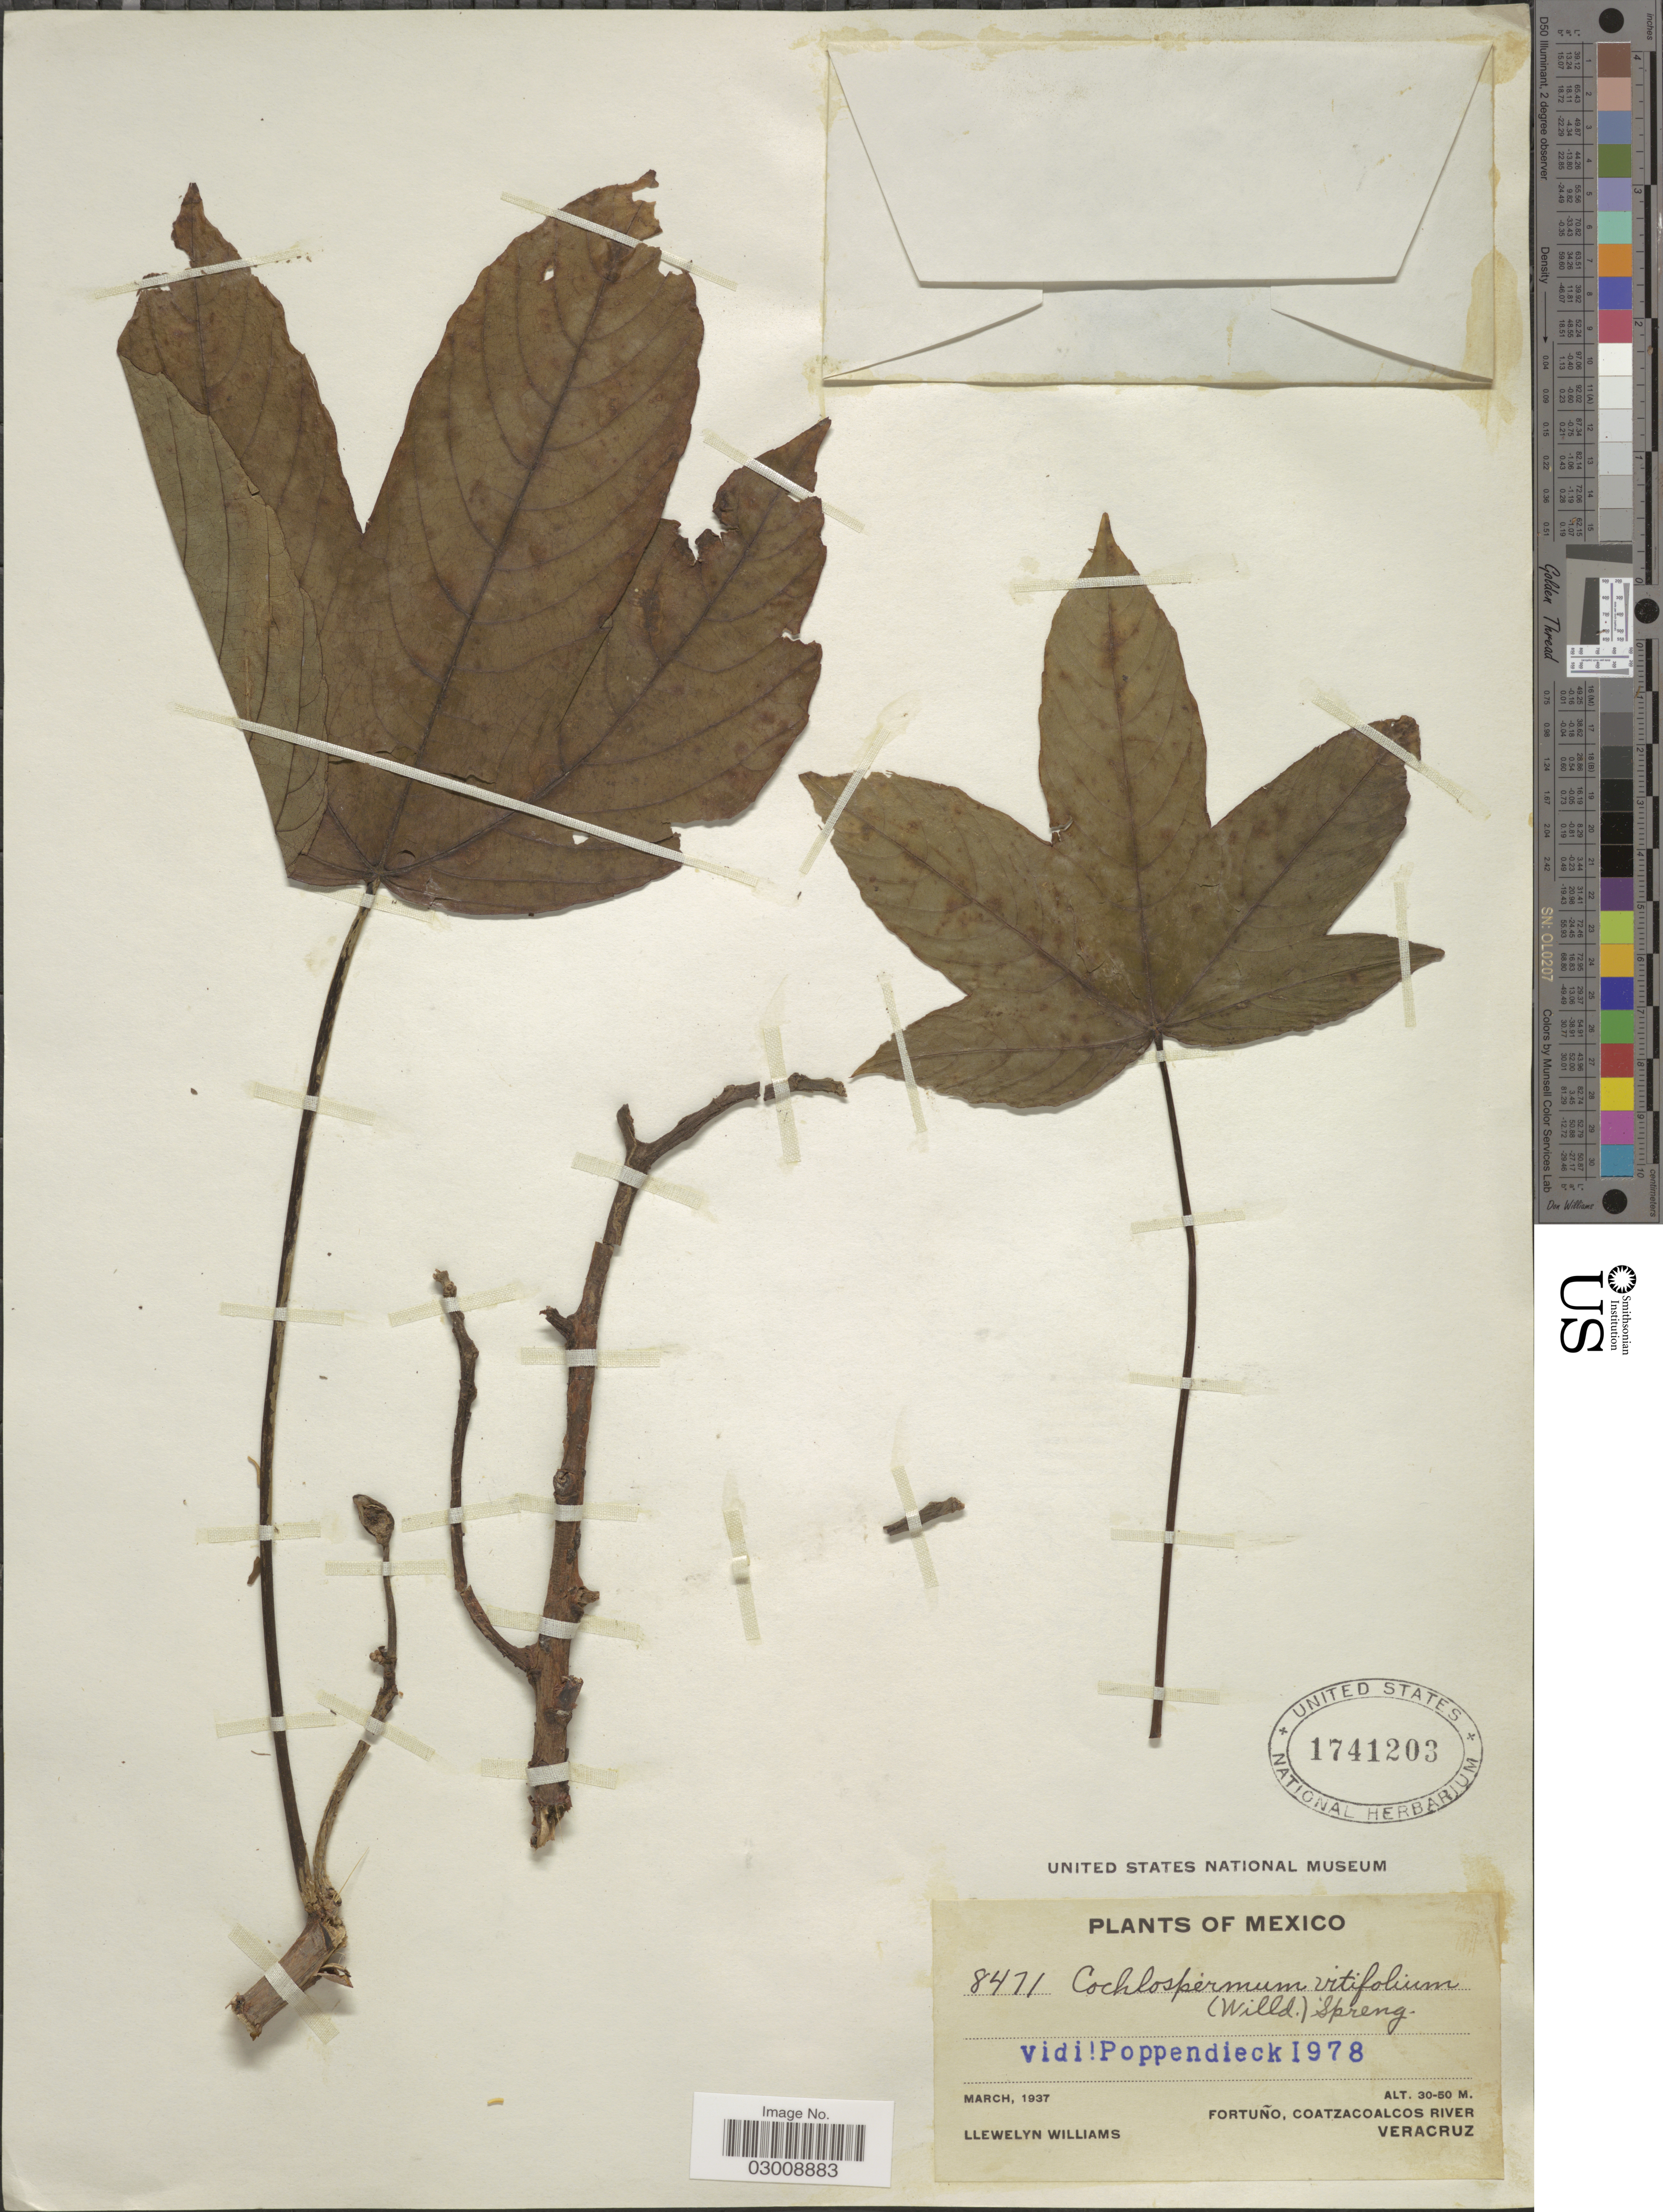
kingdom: Plantae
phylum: Tracheophyta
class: Magnoliopsida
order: Malvales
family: Cochlospermaceae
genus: Cochlospermum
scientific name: Cochlospermum vitifolium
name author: (Willd.) Spreng.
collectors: Ll. Williams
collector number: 8471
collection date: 1937-03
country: Mexico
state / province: Veracruz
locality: Fortuño, Coatzacoalcos River. Veracruz.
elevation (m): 30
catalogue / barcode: US 1741203